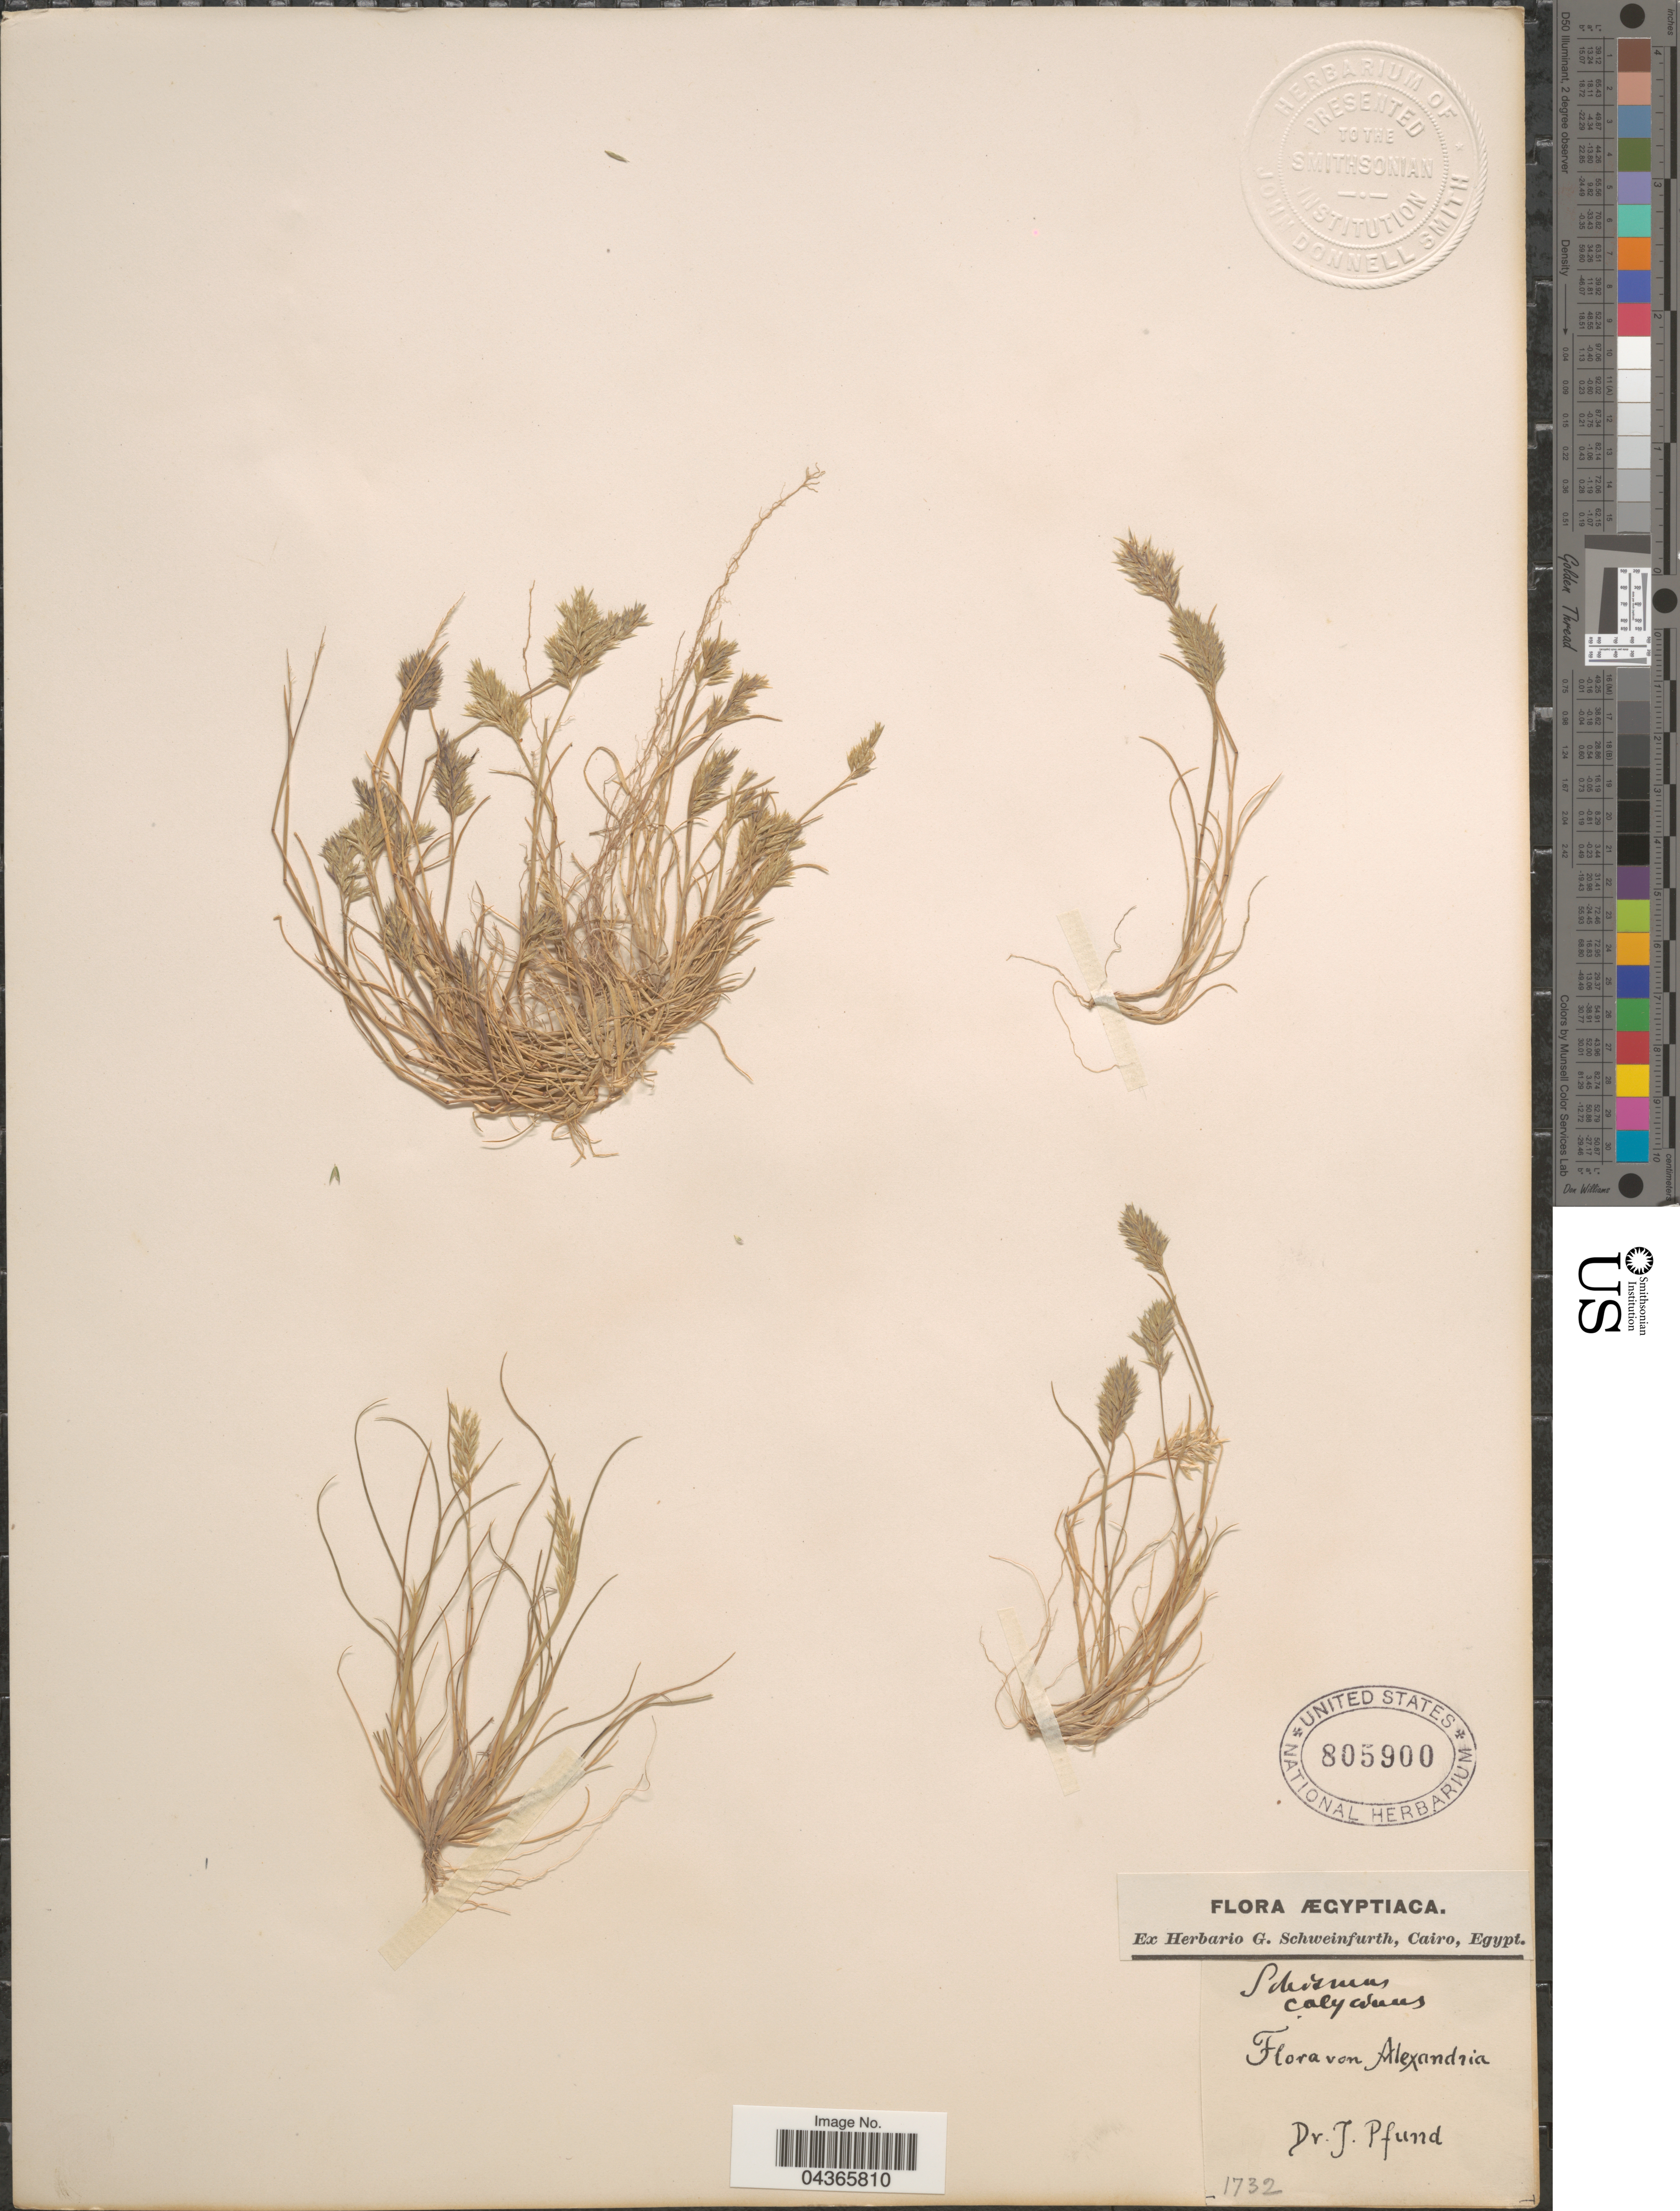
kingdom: Plantae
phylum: Tracheophyta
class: Liliopsida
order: Poales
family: Poaceae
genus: Schismus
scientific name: Schismus barbatus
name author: (L.) Thell.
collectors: J. Pfund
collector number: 1732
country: Egypt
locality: Ægyptiaca. Alexandria.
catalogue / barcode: US 805900